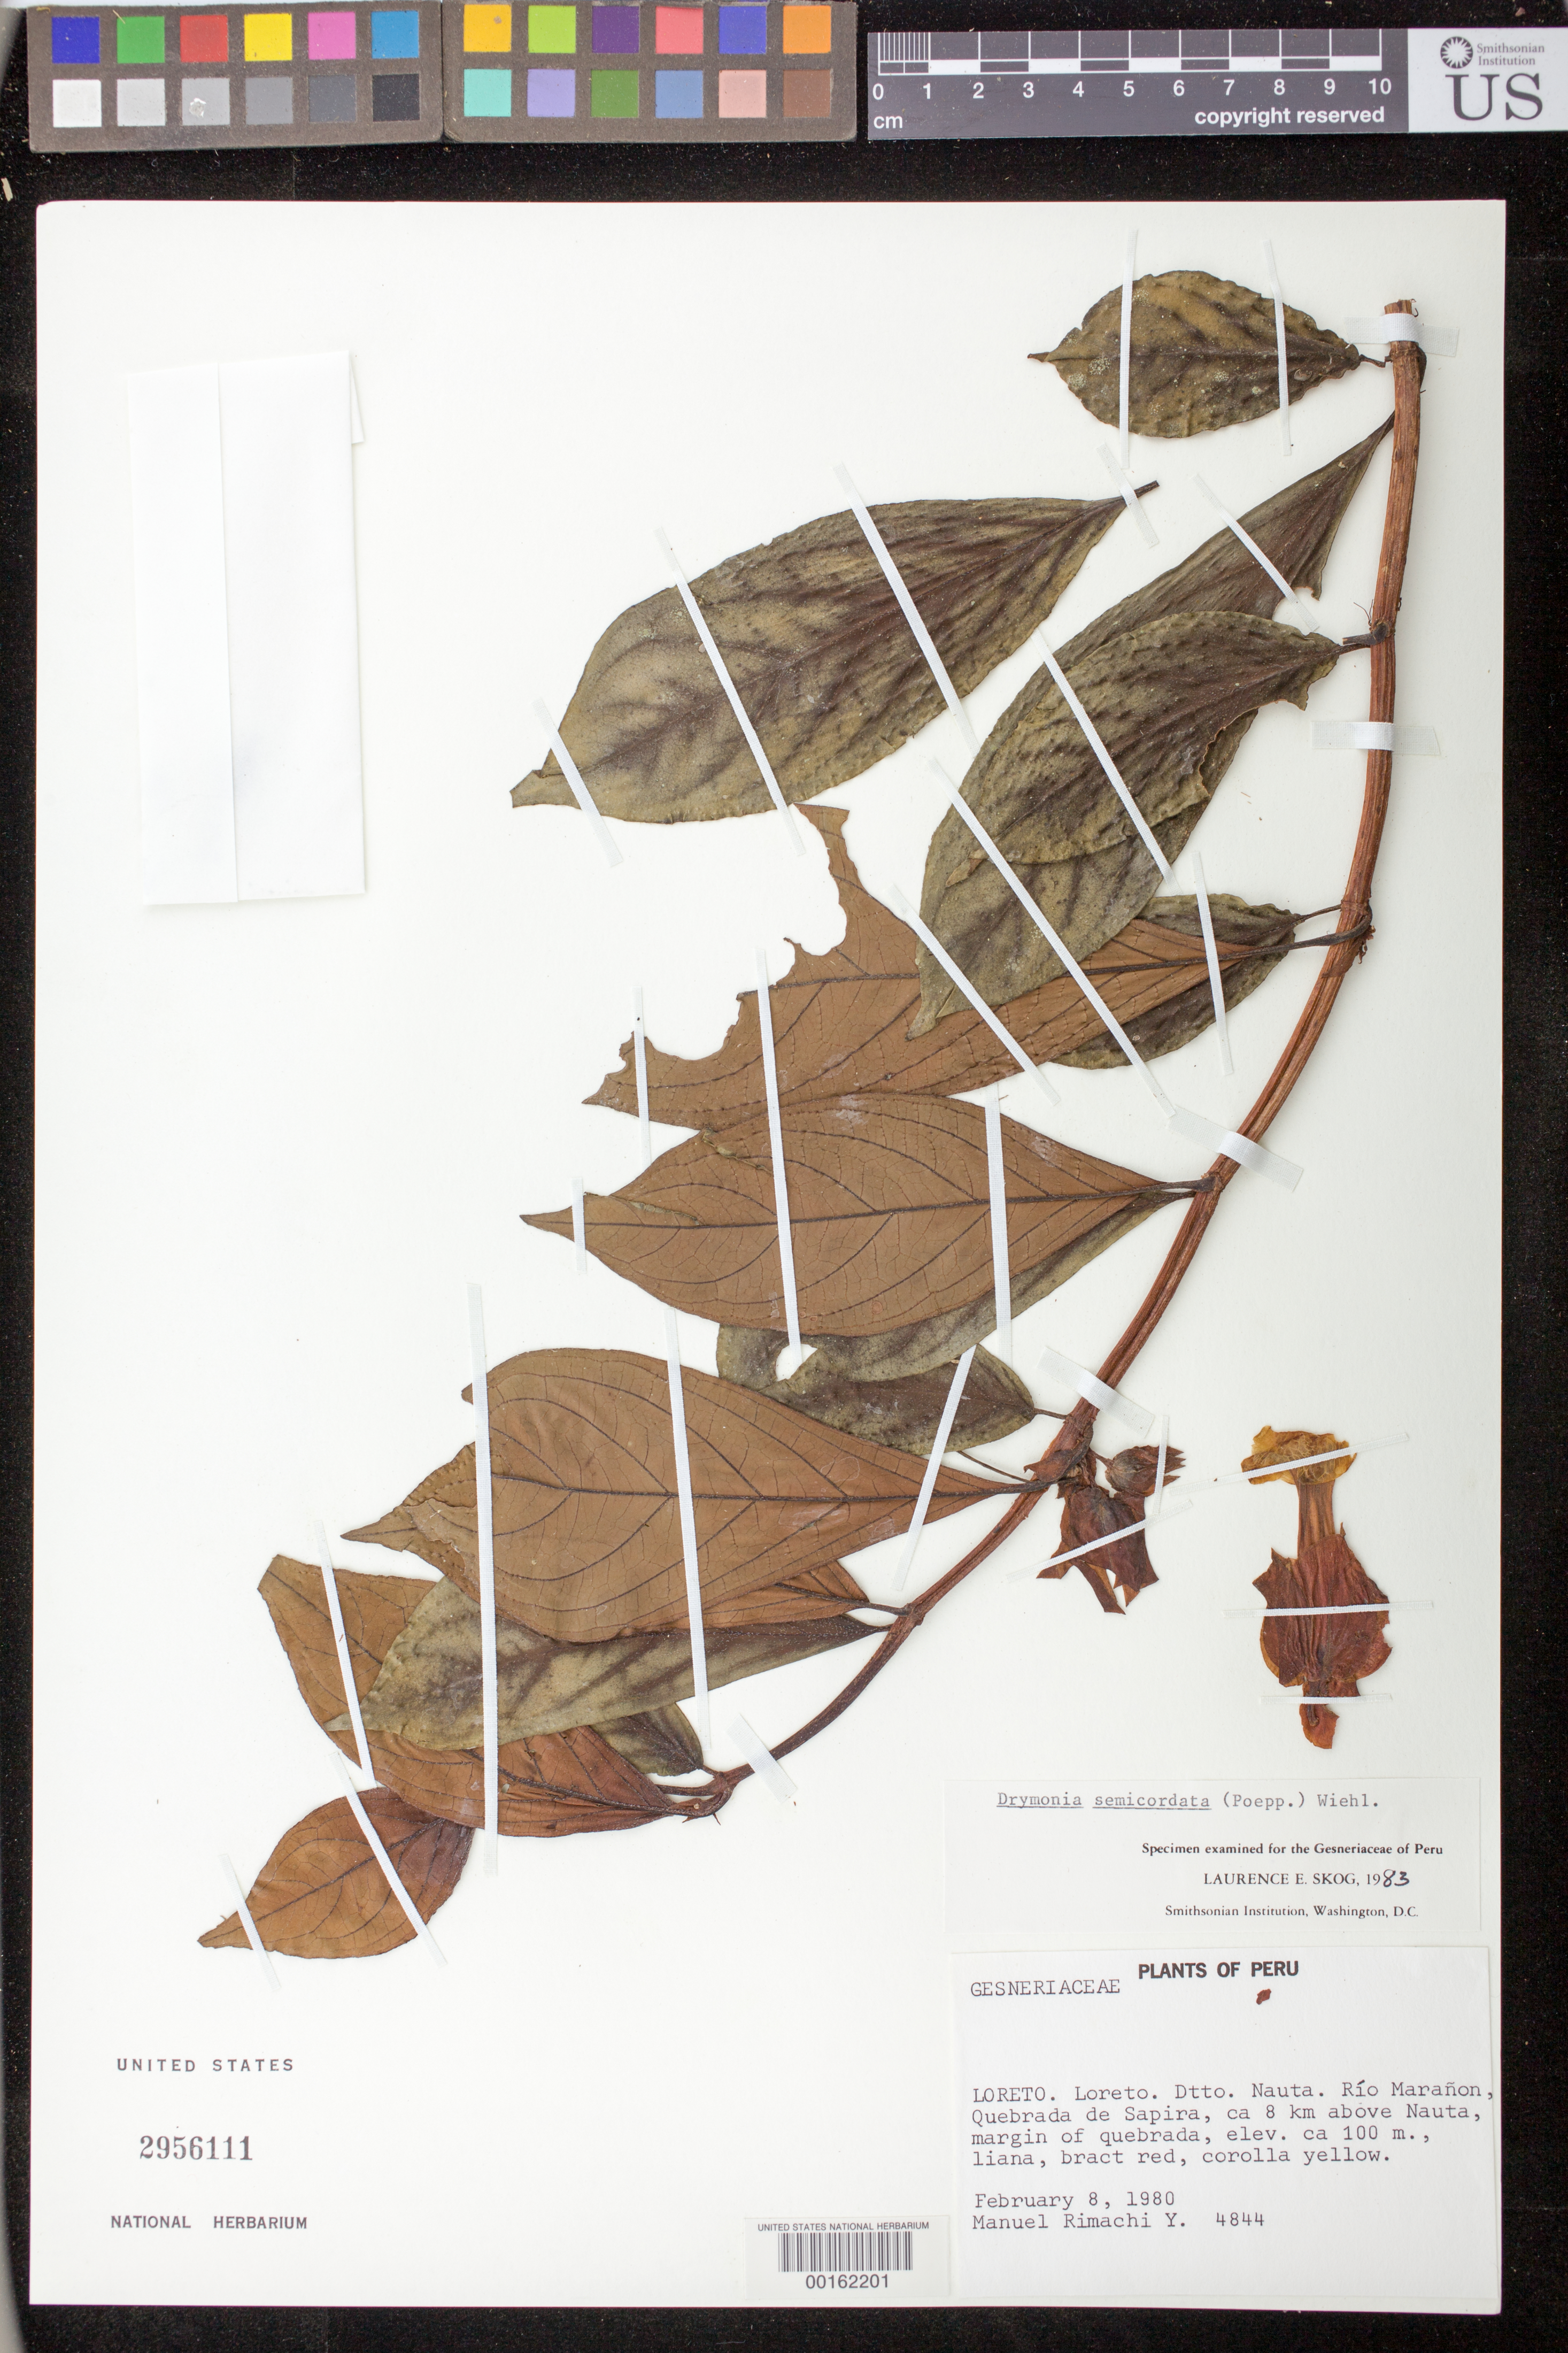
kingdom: Plantae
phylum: Tracheophyta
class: Magnoliopsida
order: Lamiales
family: Gesneriaceae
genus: Drymonia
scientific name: Drymonia semicordata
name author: (Poepp.) Wiehler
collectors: M. Rimachi Y.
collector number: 4844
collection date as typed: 08 Feb 1980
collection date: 1980-02-08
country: Peru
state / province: Loreto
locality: Prov. Loreto; Dist. Nauta, Rio Maranon, Quebrada de Sapira, about 8 km above Nauta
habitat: Margin of quebrada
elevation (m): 100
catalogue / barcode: US 2956111